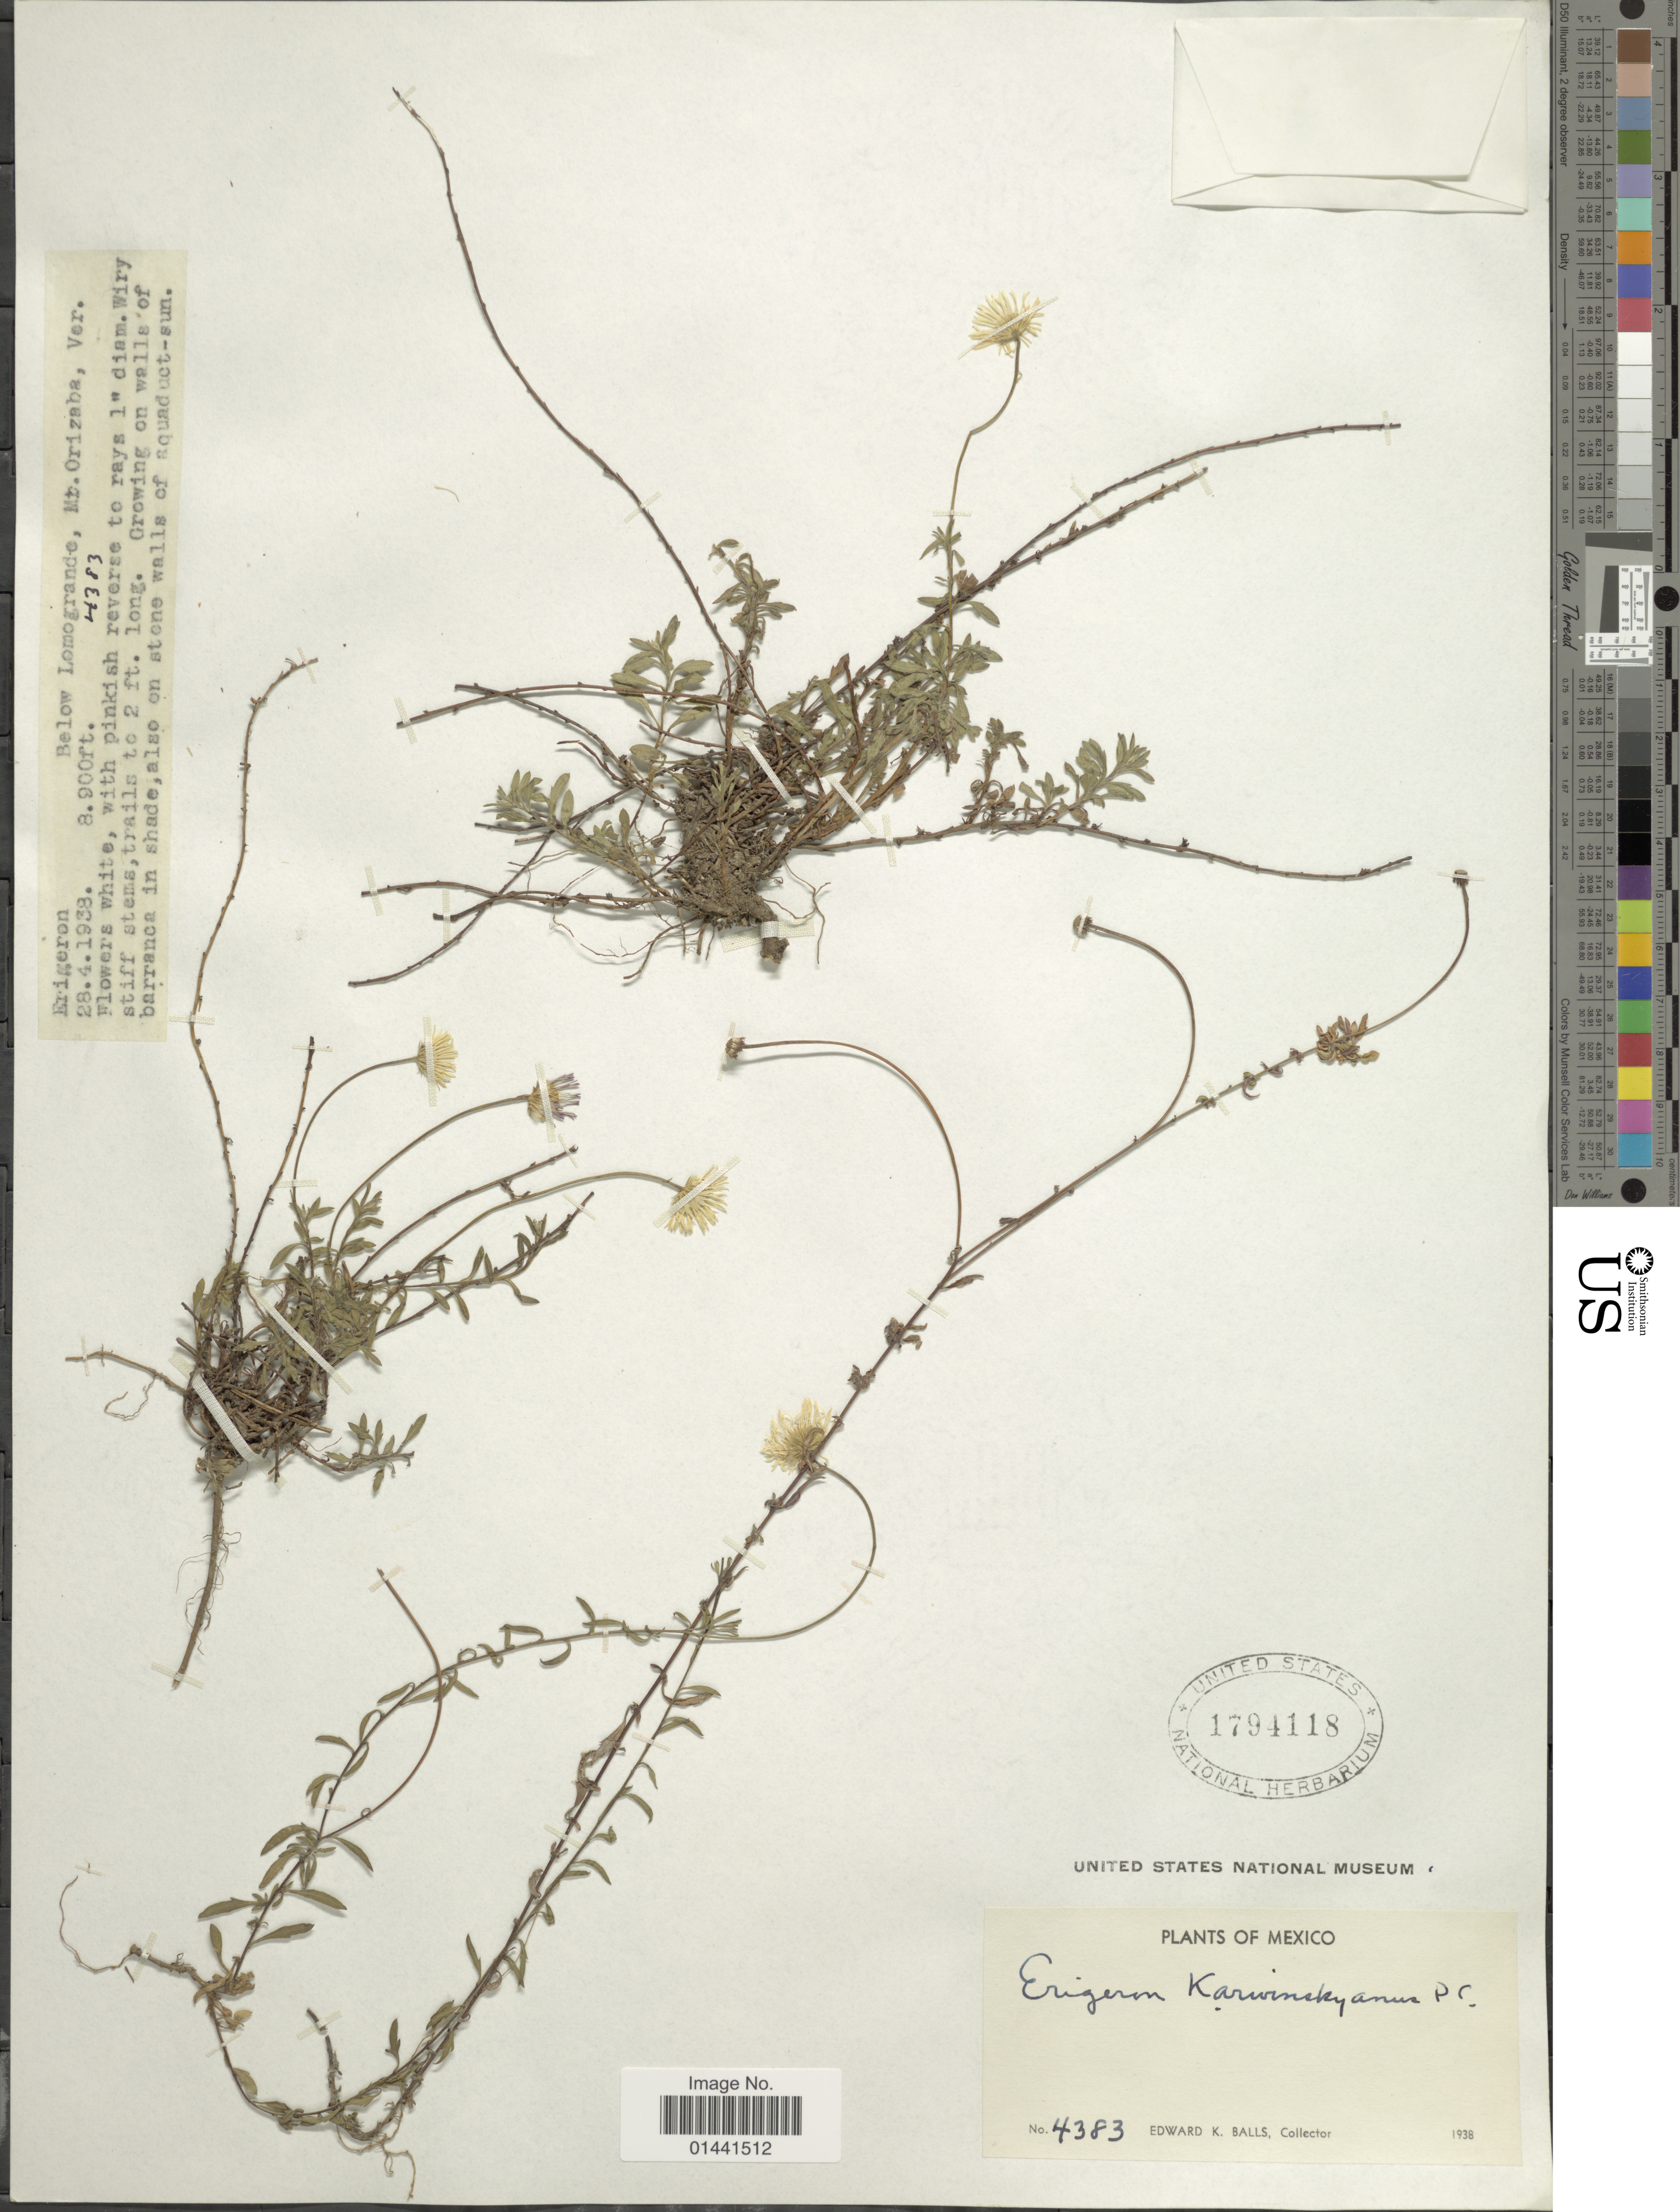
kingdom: Plantae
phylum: Tracheophyta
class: Magnoliopsida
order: Asterales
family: Asteraceae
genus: Erigeron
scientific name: Erigeron karvinskianus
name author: DC.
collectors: E. K. Balls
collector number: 4383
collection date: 1938-04-28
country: Mexico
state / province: Veracruz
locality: Below Lomogrande, Mt. Orizaba, Ver., growing on walls of barranca in shade, also on stone walls of aqueduct-sun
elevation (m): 2713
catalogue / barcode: US 1794118